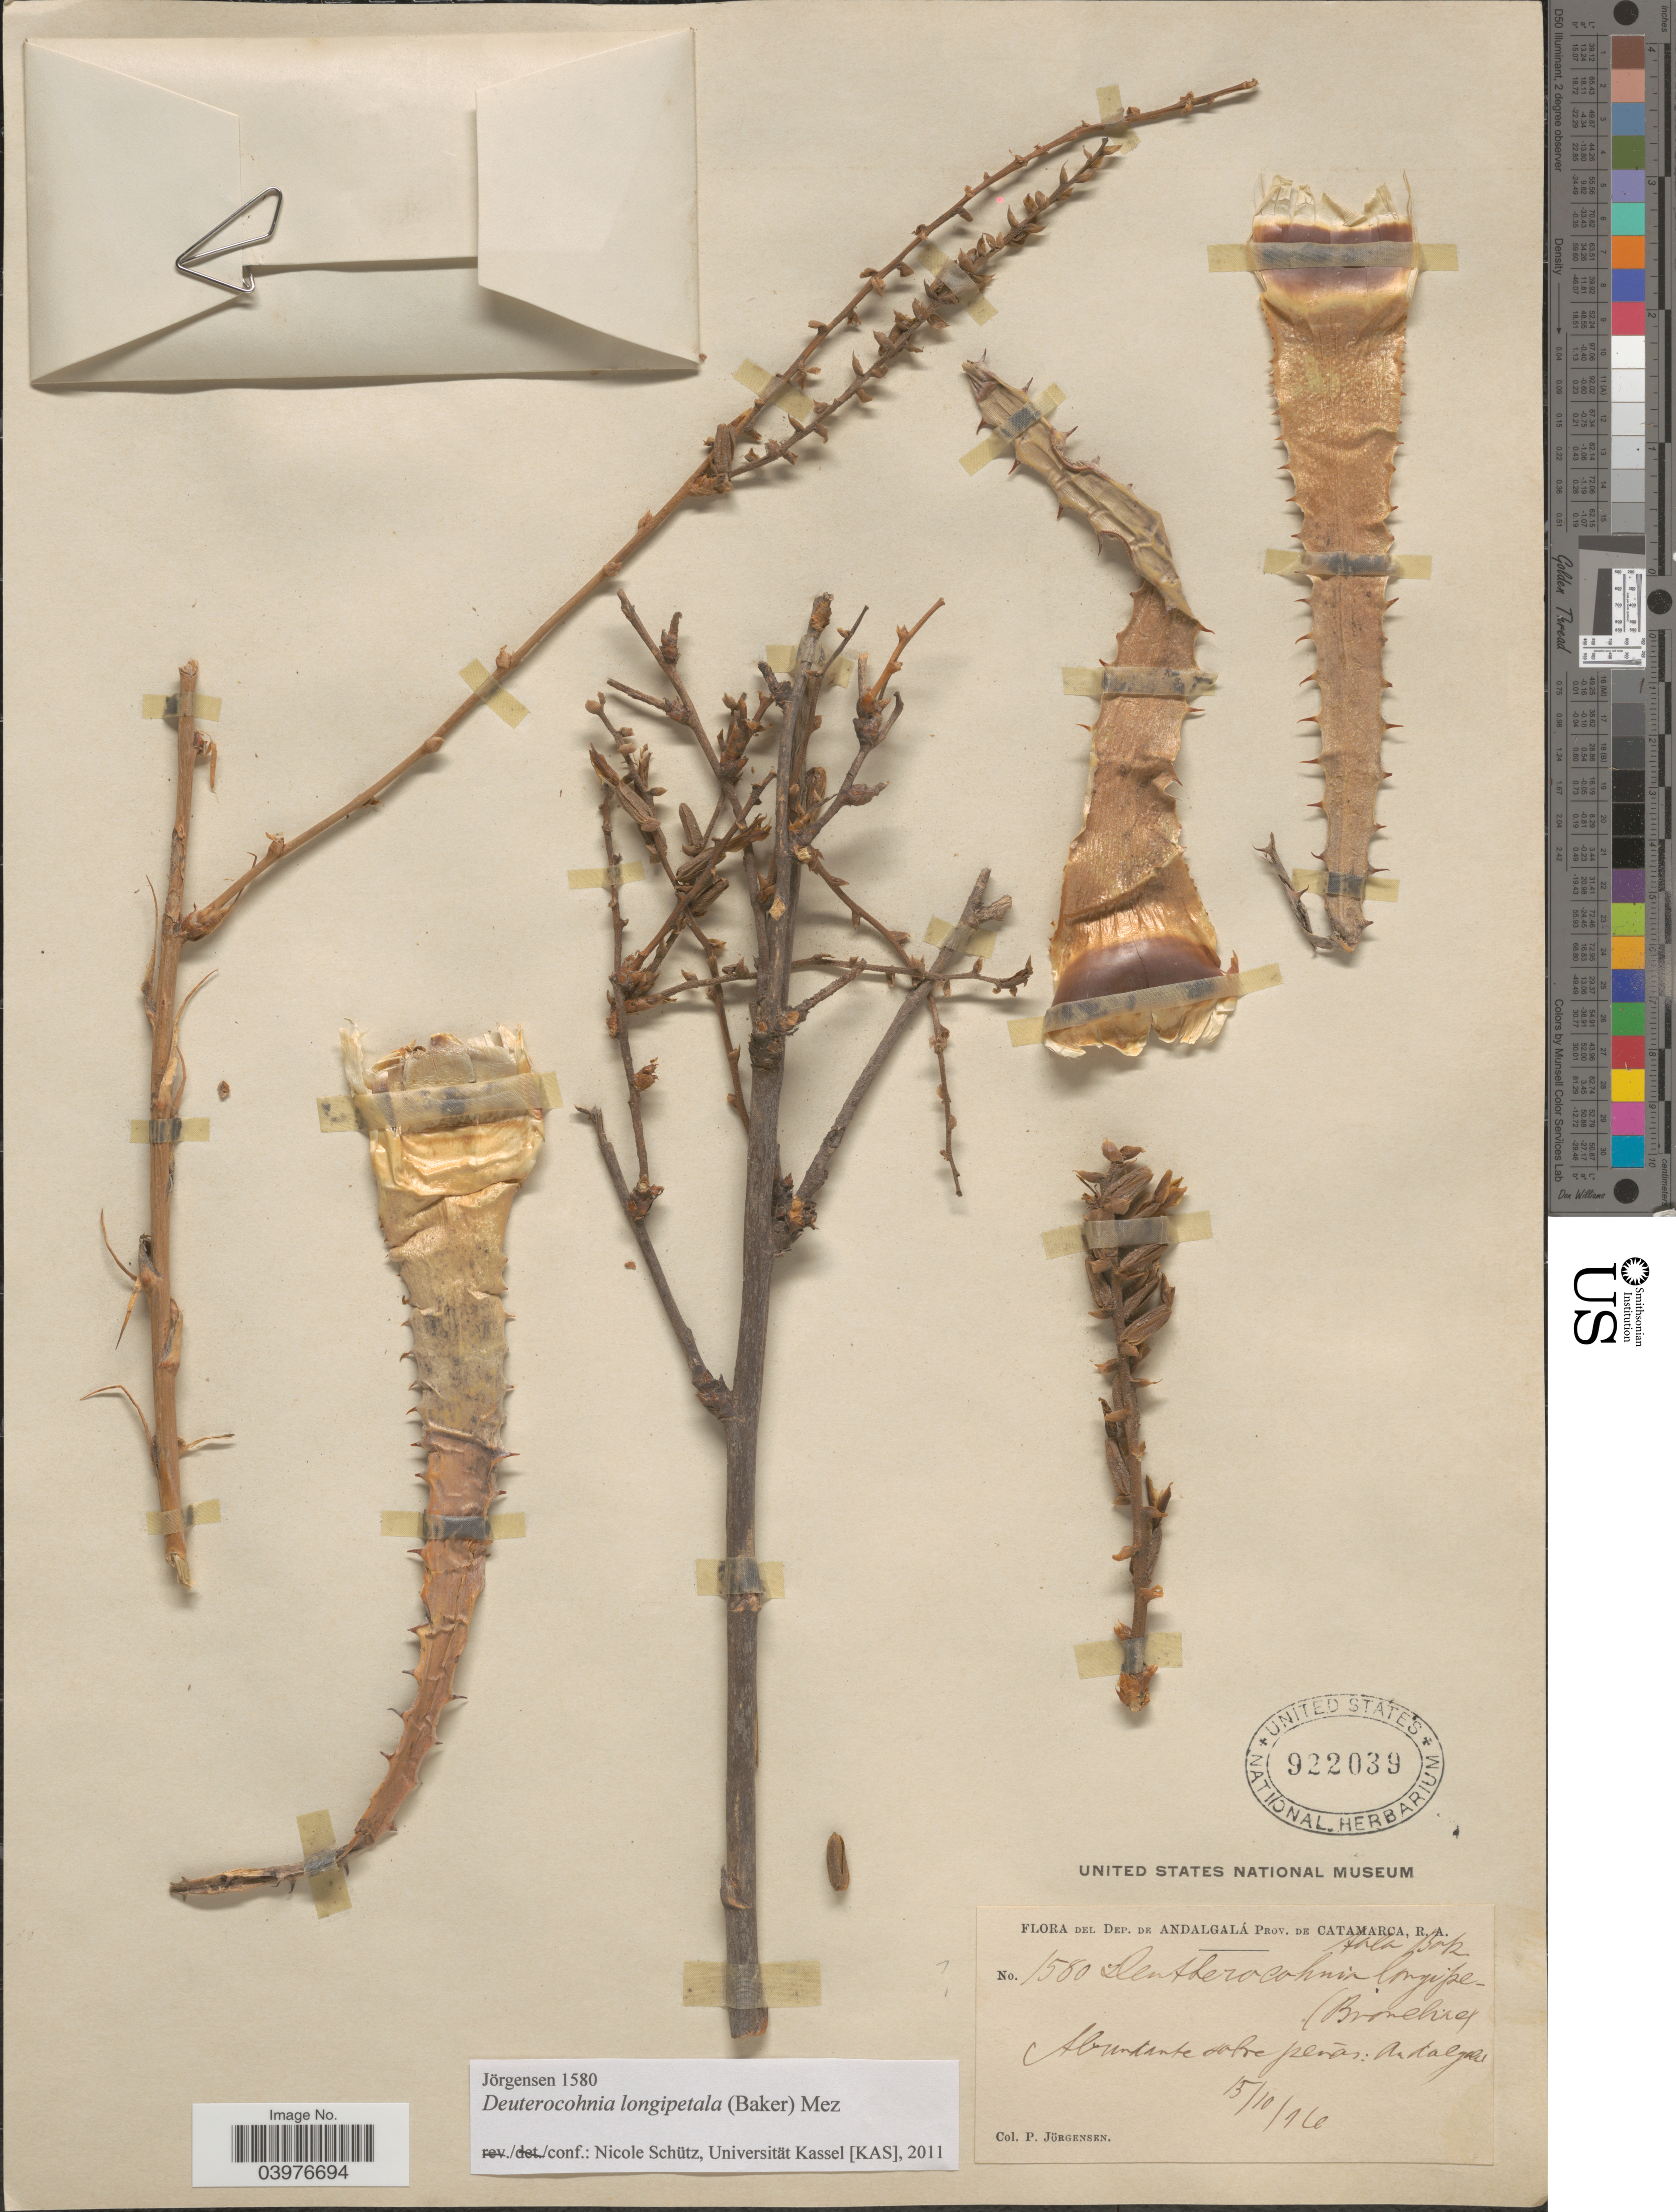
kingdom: Plantae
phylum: Tracheophyta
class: Liliopsida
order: Poales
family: Bromeliaceae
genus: Deuterocohnia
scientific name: Deuterocohnia longipetala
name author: (Baker) Mez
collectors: P. Jörgensen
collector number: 1580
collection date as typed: Transcribed d/m/y: 15/10/16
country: Argentina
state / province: Catamarca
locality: Dep. de Andalgalá. Andalgalá.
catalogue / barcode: US 922039